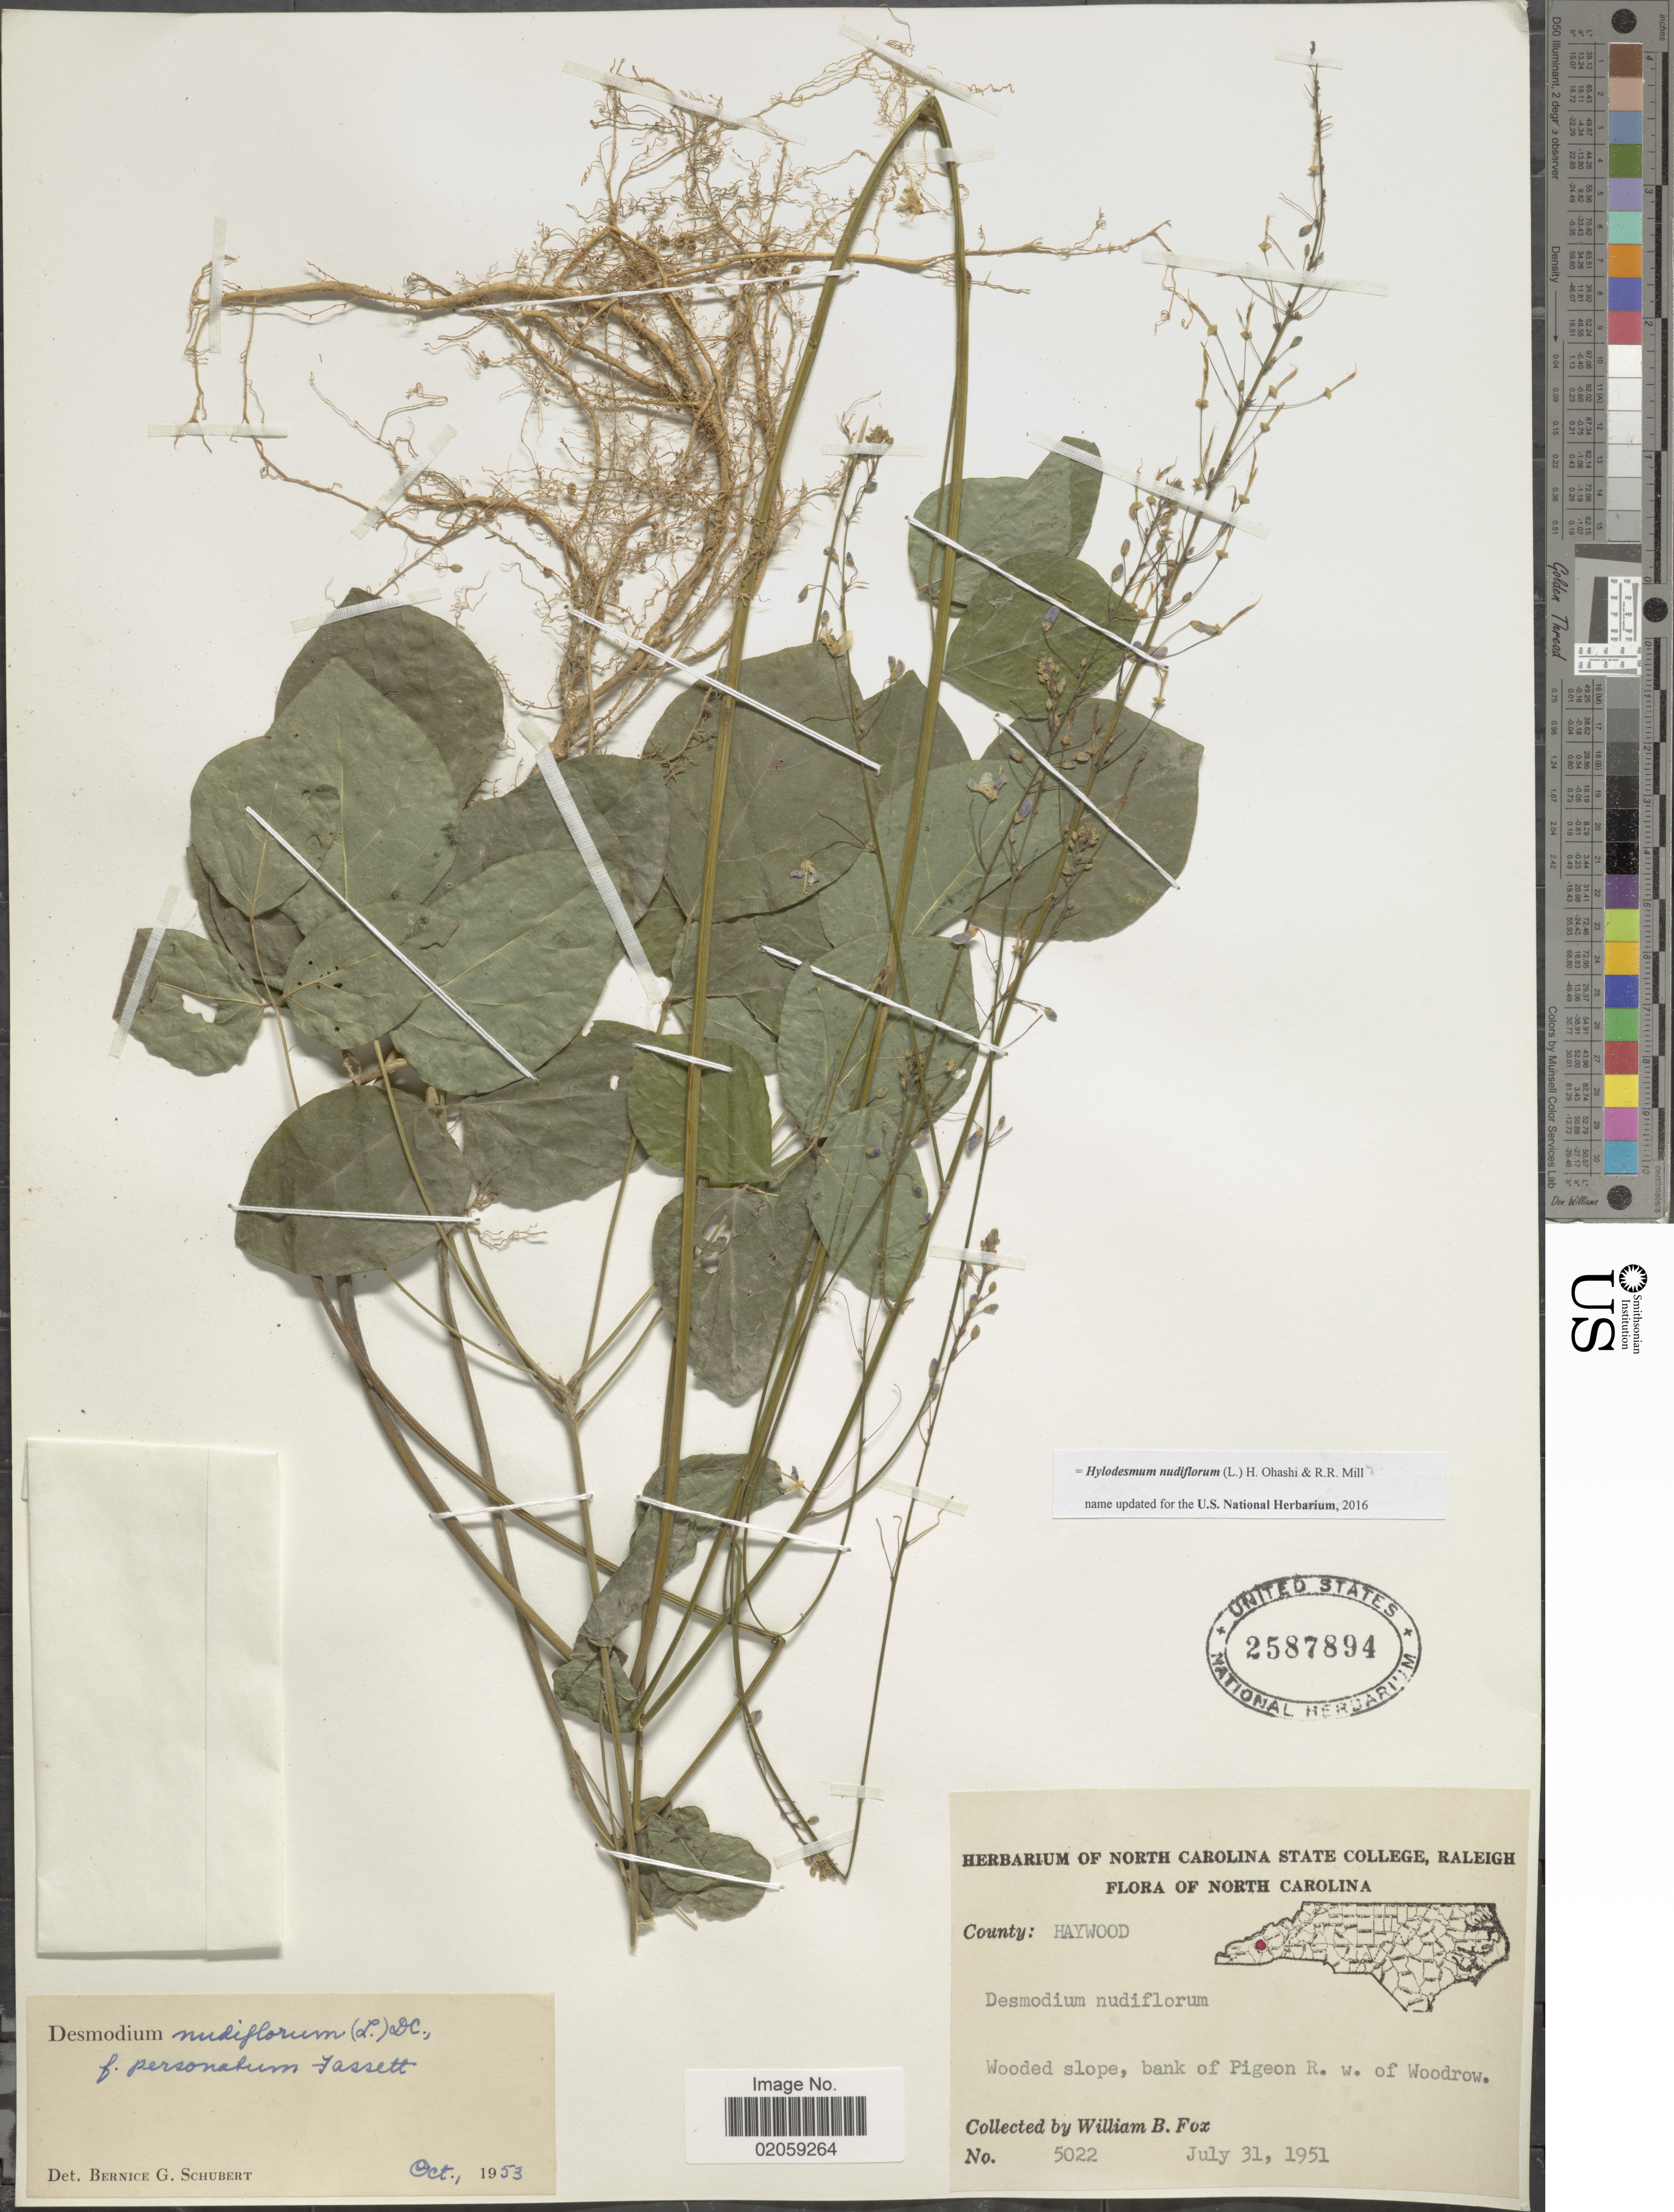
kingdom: Plantae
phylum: Tracheophyta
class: Magnoliopsida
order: Fabales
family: Fabaceae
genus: Hylodesmum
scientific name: Hylodesmum nudiflorum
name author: (L.) H. Ohashi & R.R. Mill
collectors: W. B. Fox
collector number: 5022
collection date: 1951-07-31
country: United States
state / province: North Carolina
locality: County Haywood, bank of Pigeon R. w. of Woodrow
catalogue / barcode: US 2587894